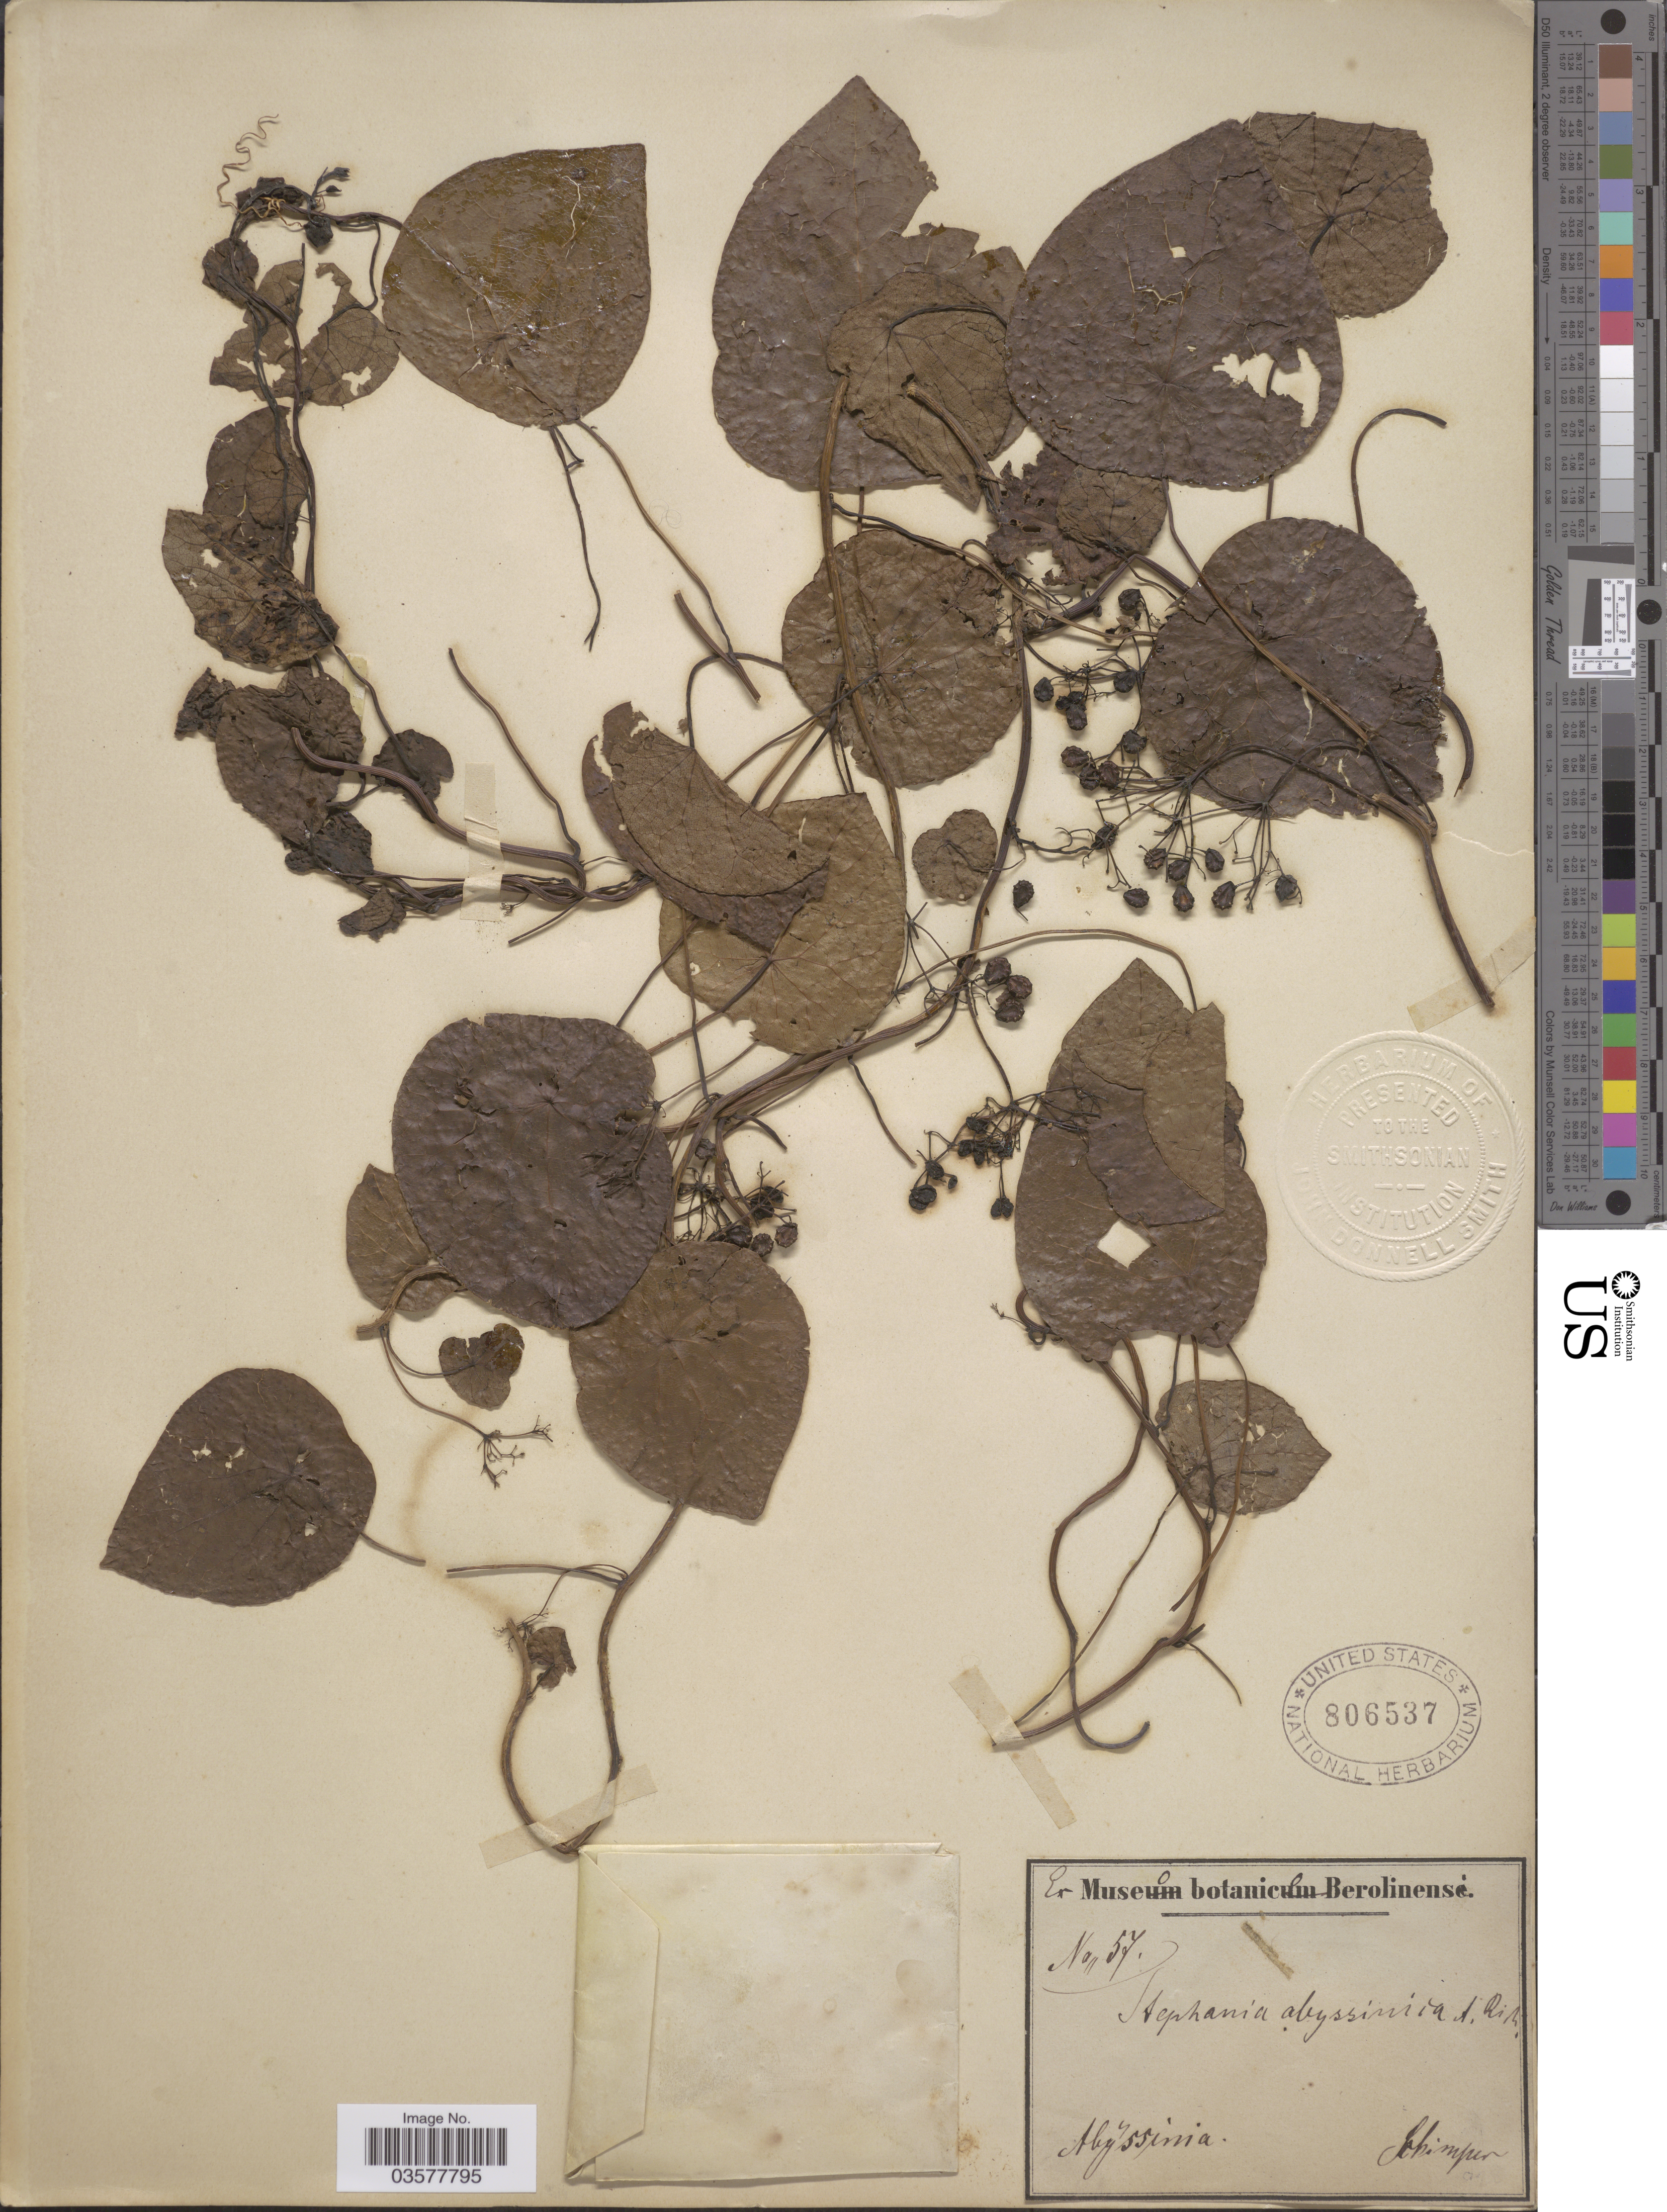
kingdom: Plantae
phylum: Tracheophyta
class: Magnoliopsida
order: Ranunculales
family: Menispermaceae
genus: Stephania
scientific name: Stephania abyssinica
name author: (Quart.-Dill. & A. Rich.) Walp.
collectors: -. Schimper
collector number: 57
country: Ethiopia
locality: Abyssinia.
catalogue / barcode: US 806537